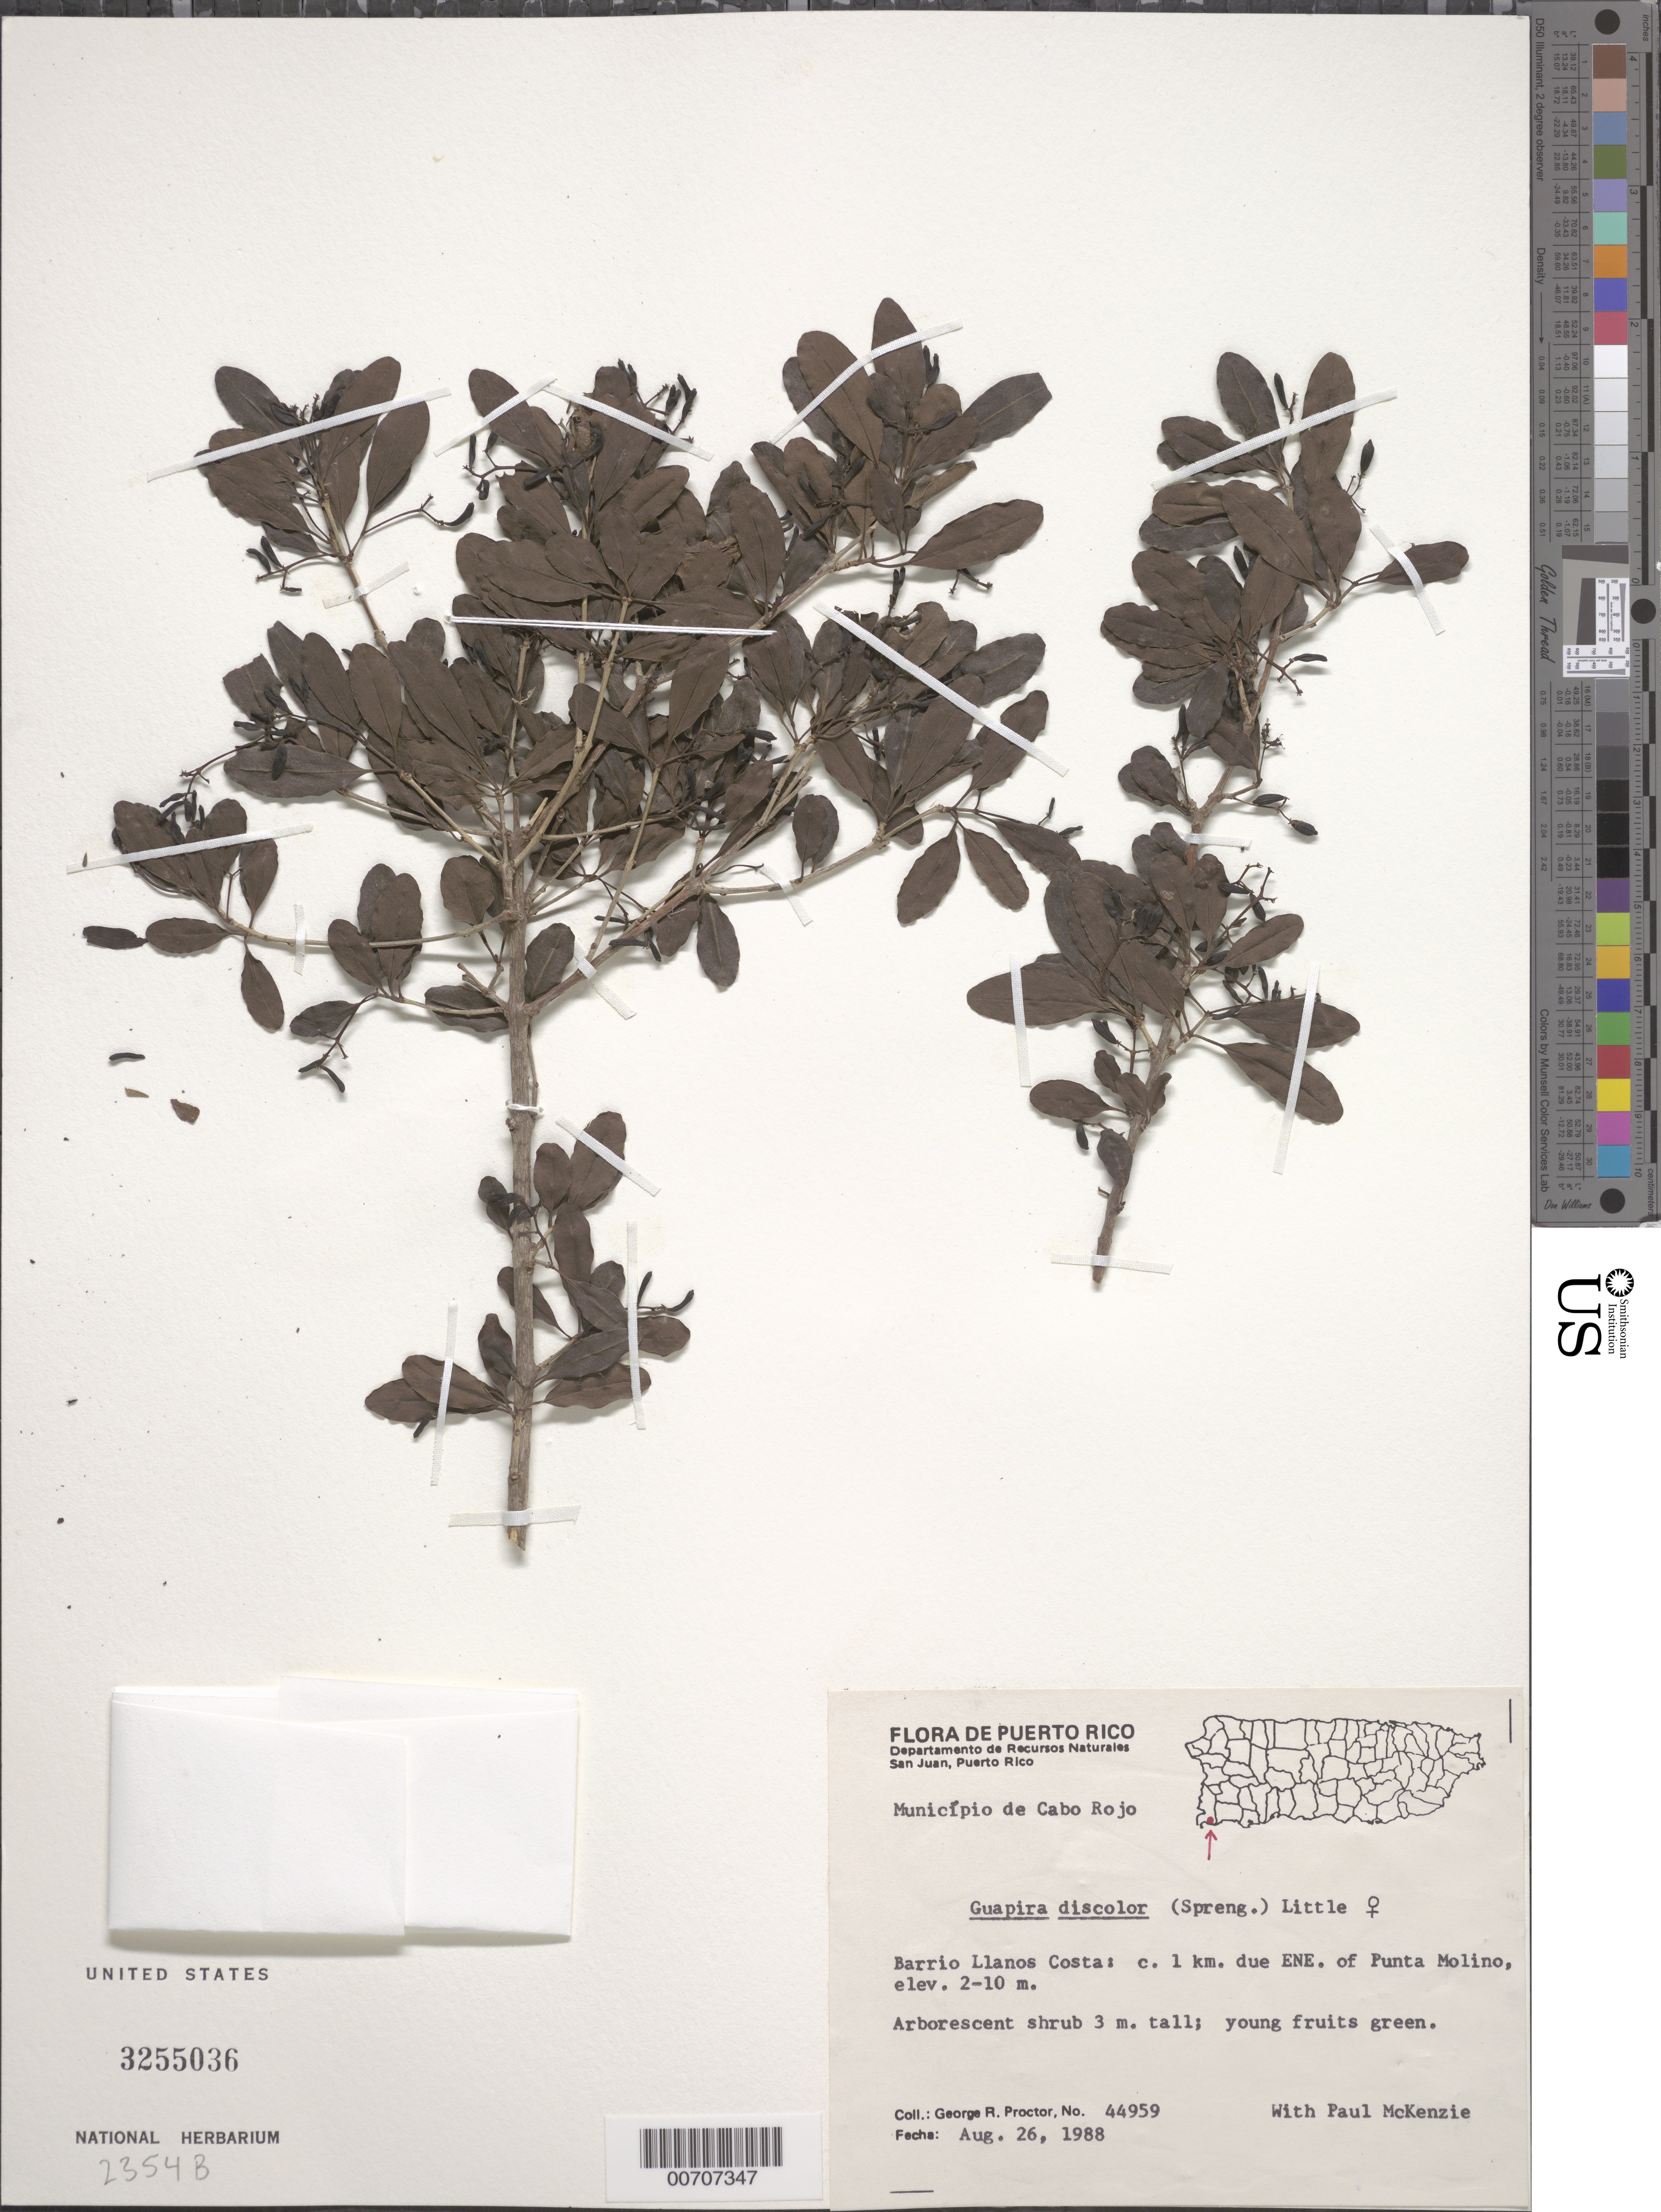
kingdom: Plantae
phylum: Tracheophyta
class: Magnoliopsida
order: Caryophyllales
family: Nyctaginaceae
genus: Guapira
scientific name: Guapira discolor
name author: (Spreng.) Little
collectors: G. R. Proctor & P. McKenzie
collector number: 44959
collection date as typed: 26 Aug 1988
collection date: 1988-08-26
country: Puerto Rico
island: Greater Antilles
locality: Municipio de Cabo Rojo, Barrio Llanos Costa: c. 1 km due ENE of Punta Molino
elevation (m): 2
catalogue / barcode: US 3255036